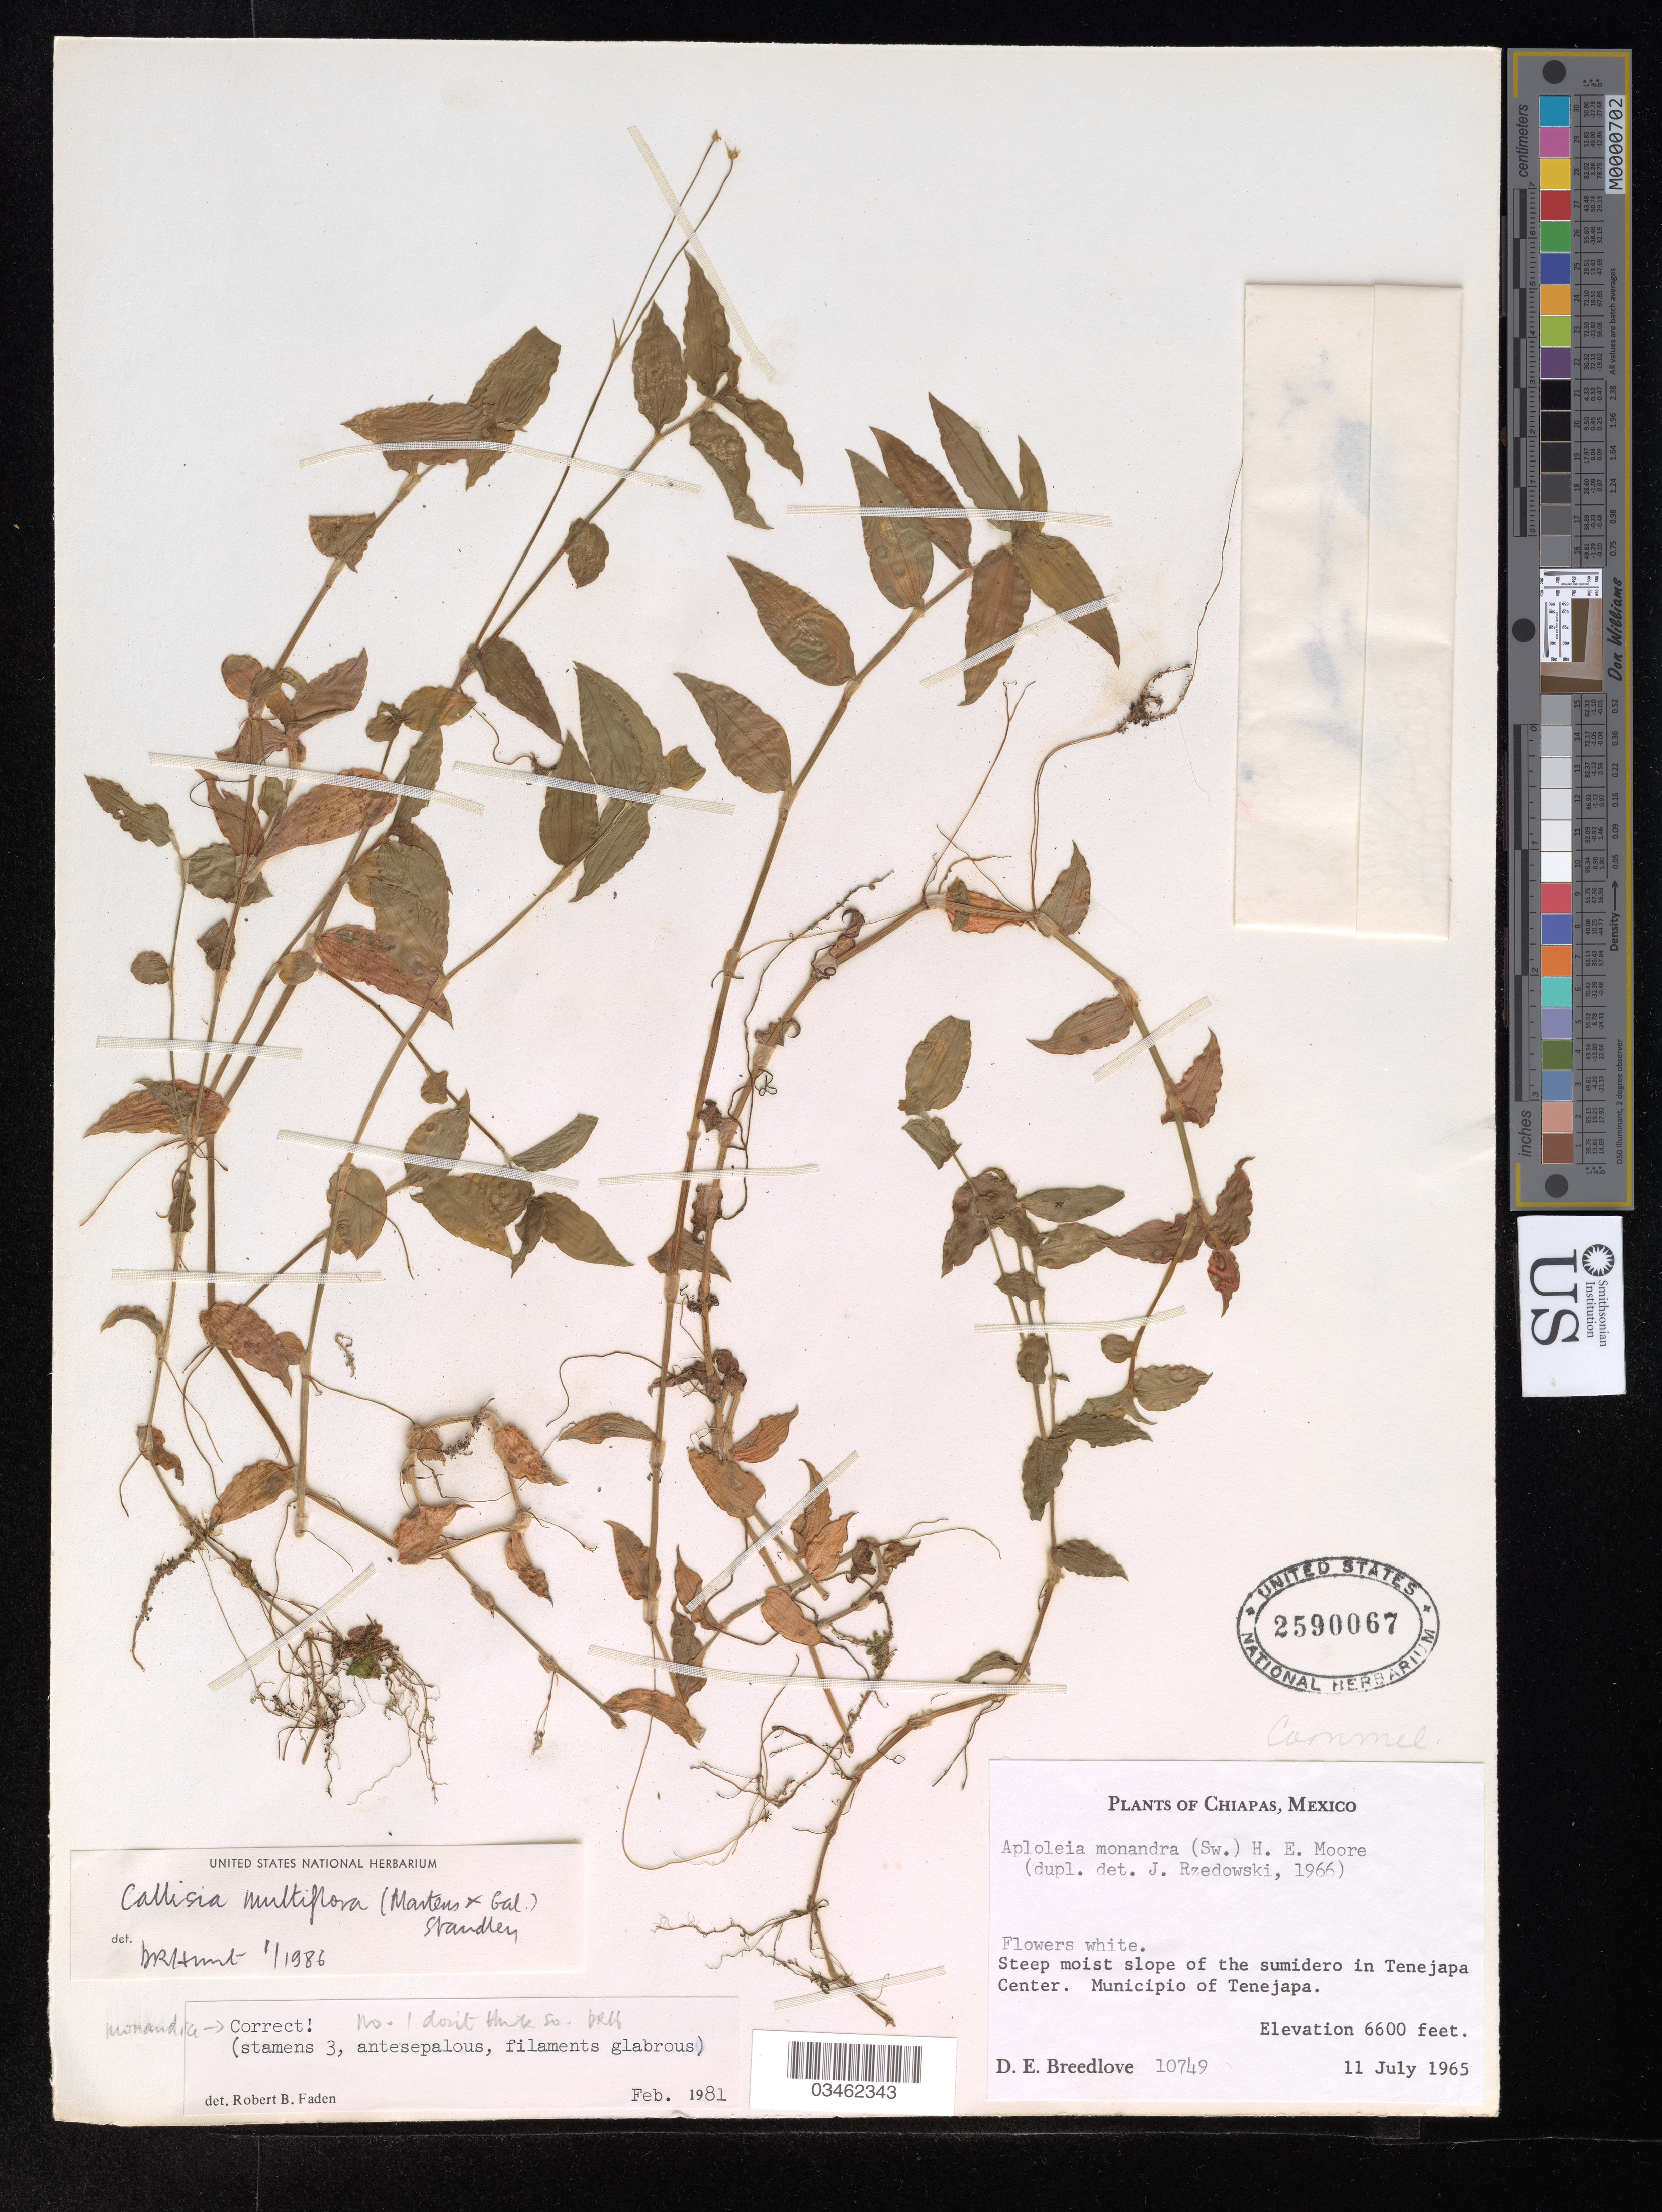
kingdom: Plantae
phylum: Tracheophyta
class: Liliopsida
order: Commelinales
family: Commelinaceae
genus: Callisia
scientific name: Callisia multiflora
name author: (M. Martens & Galeotti) Standl.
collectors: D. E. Breedlove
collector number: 10749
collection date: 1965-07-11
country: Mexico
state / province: Chiapas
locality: Steep moist slope of the sumidero in Tenejapa Center. Municipio of Tenejapa.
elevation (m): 2012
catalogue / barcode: US 2590067